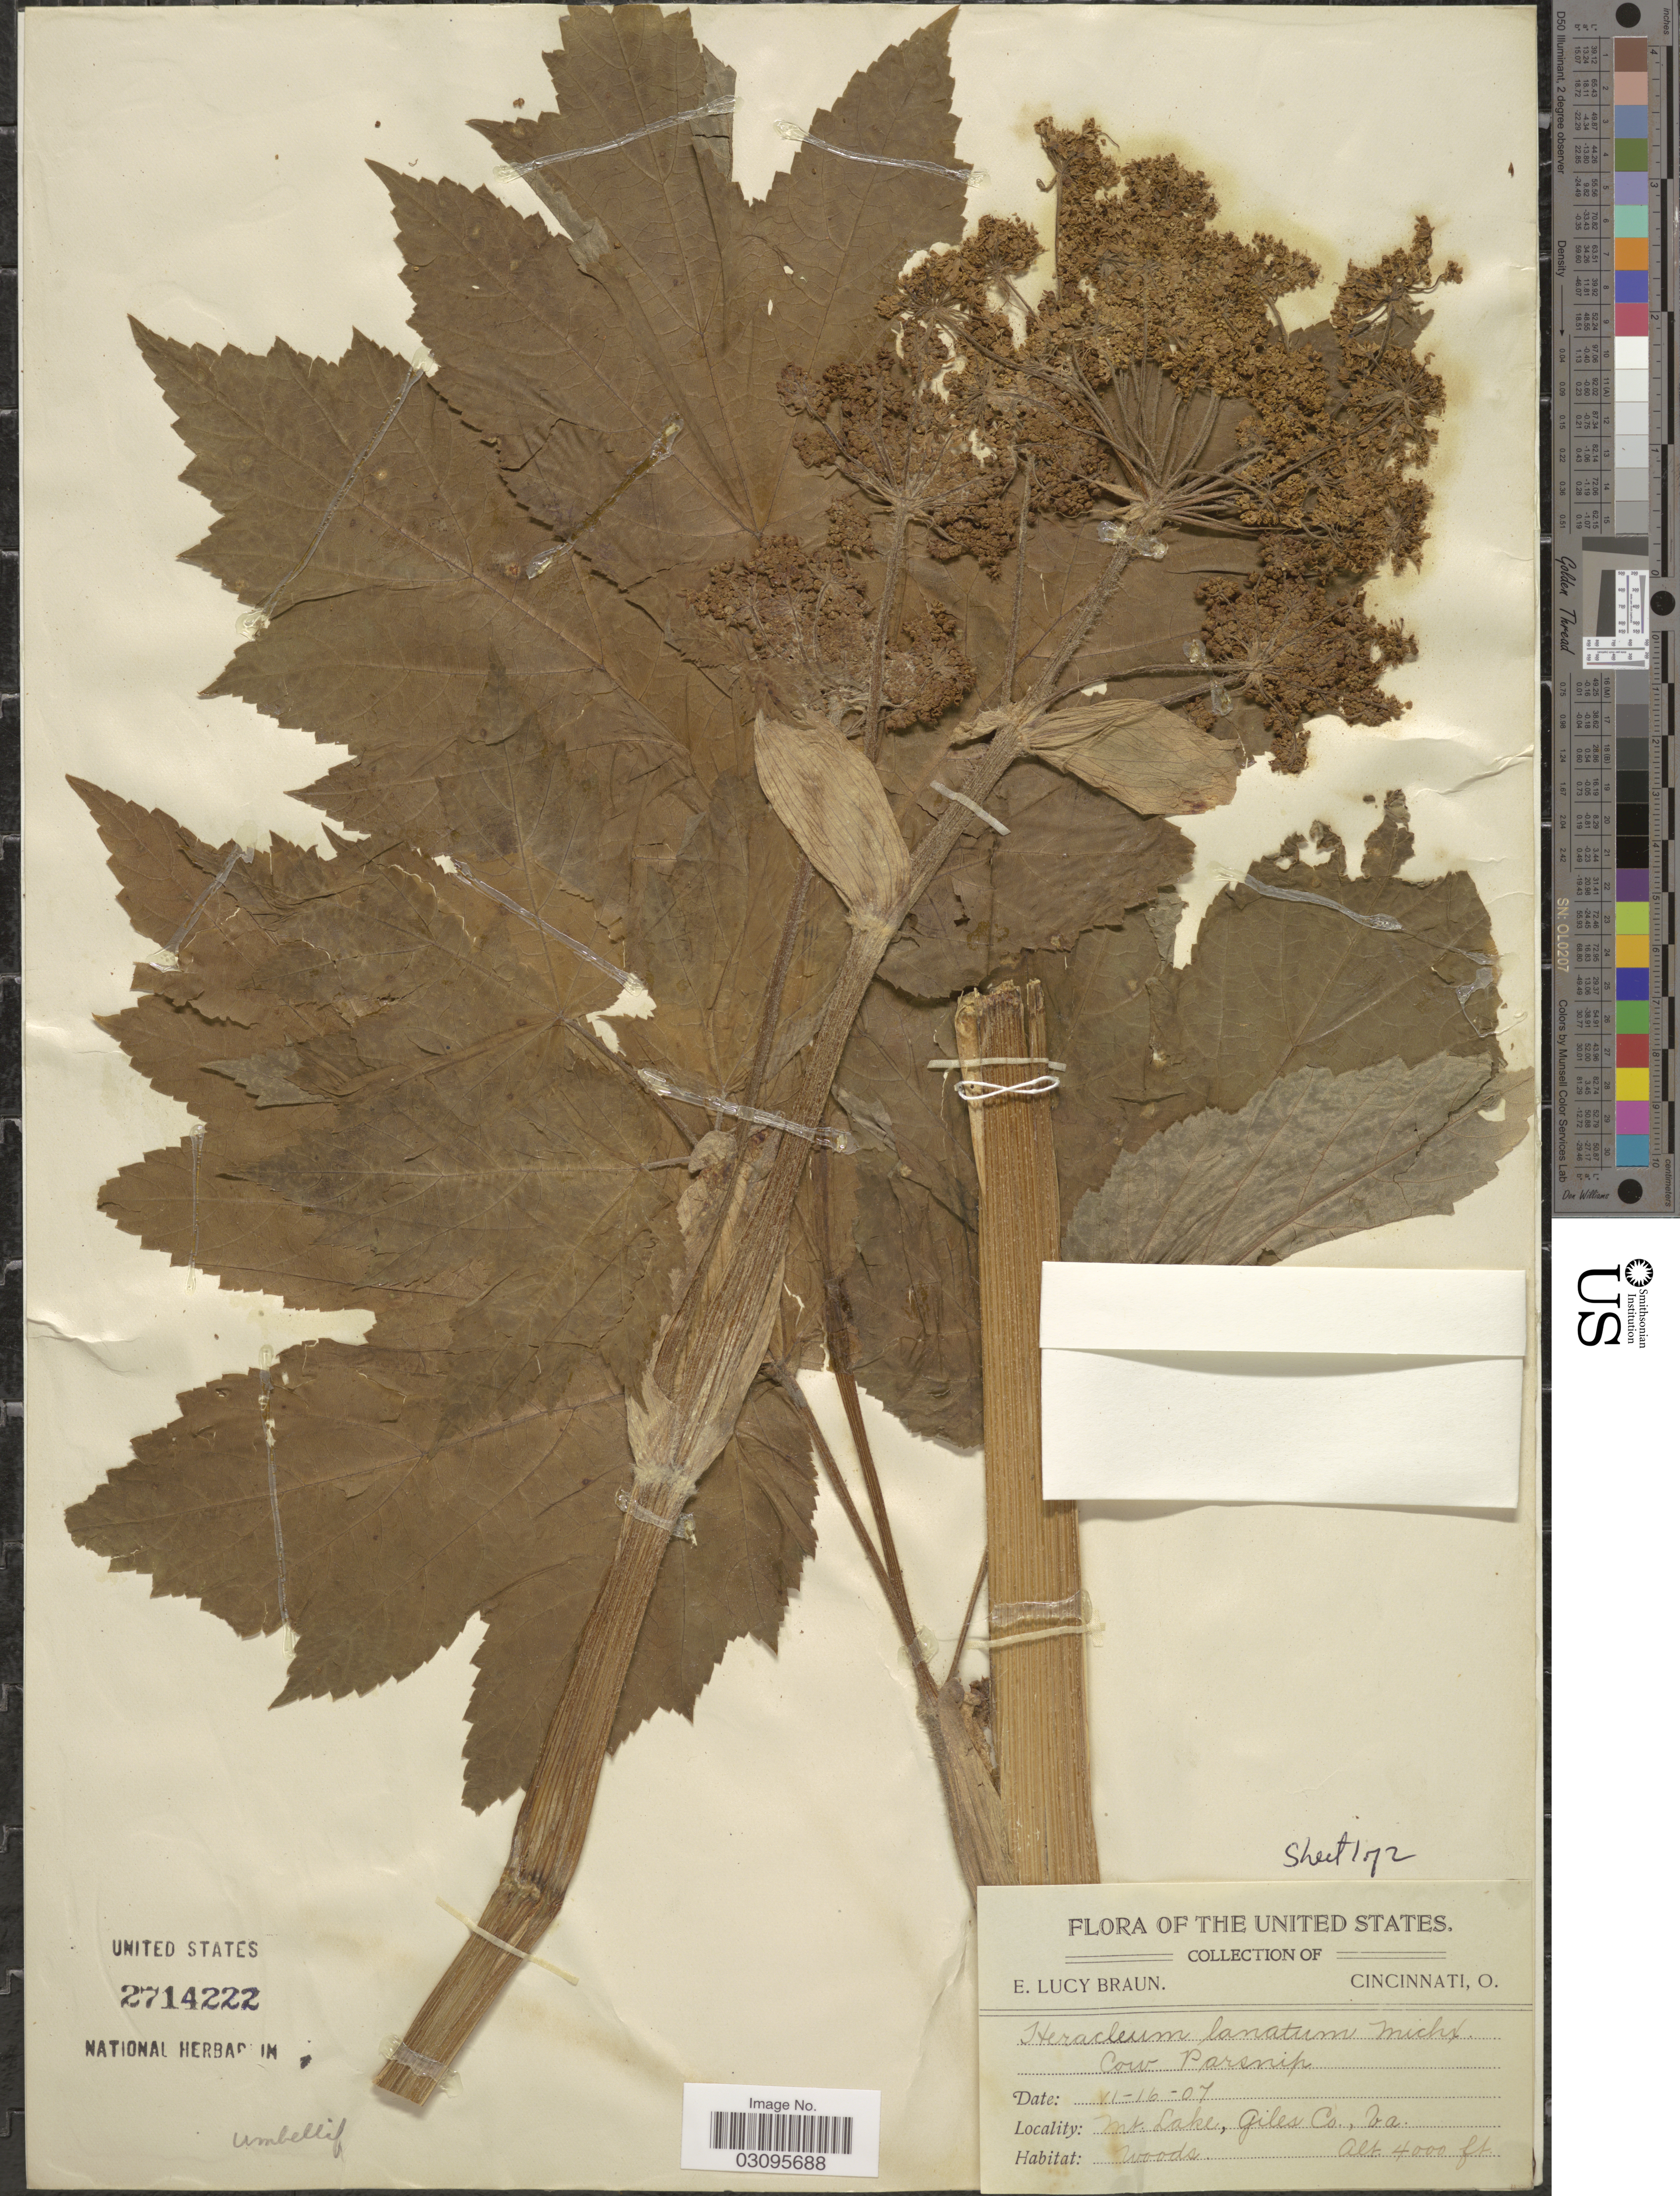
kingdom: Plantae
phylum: Tracheophyta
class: Magnoliopsida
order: Apiales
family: Apiaceae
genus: Heracleum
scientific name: Heracleum lanatum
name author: Michx.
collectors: E. L. Braun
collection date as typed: Transcribed d/m/y: 16/6/7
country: United States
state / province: Virginia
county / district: Giles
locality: Mt. Lake, Giles Co., Va.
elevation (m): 1219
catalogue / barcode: US 2714222